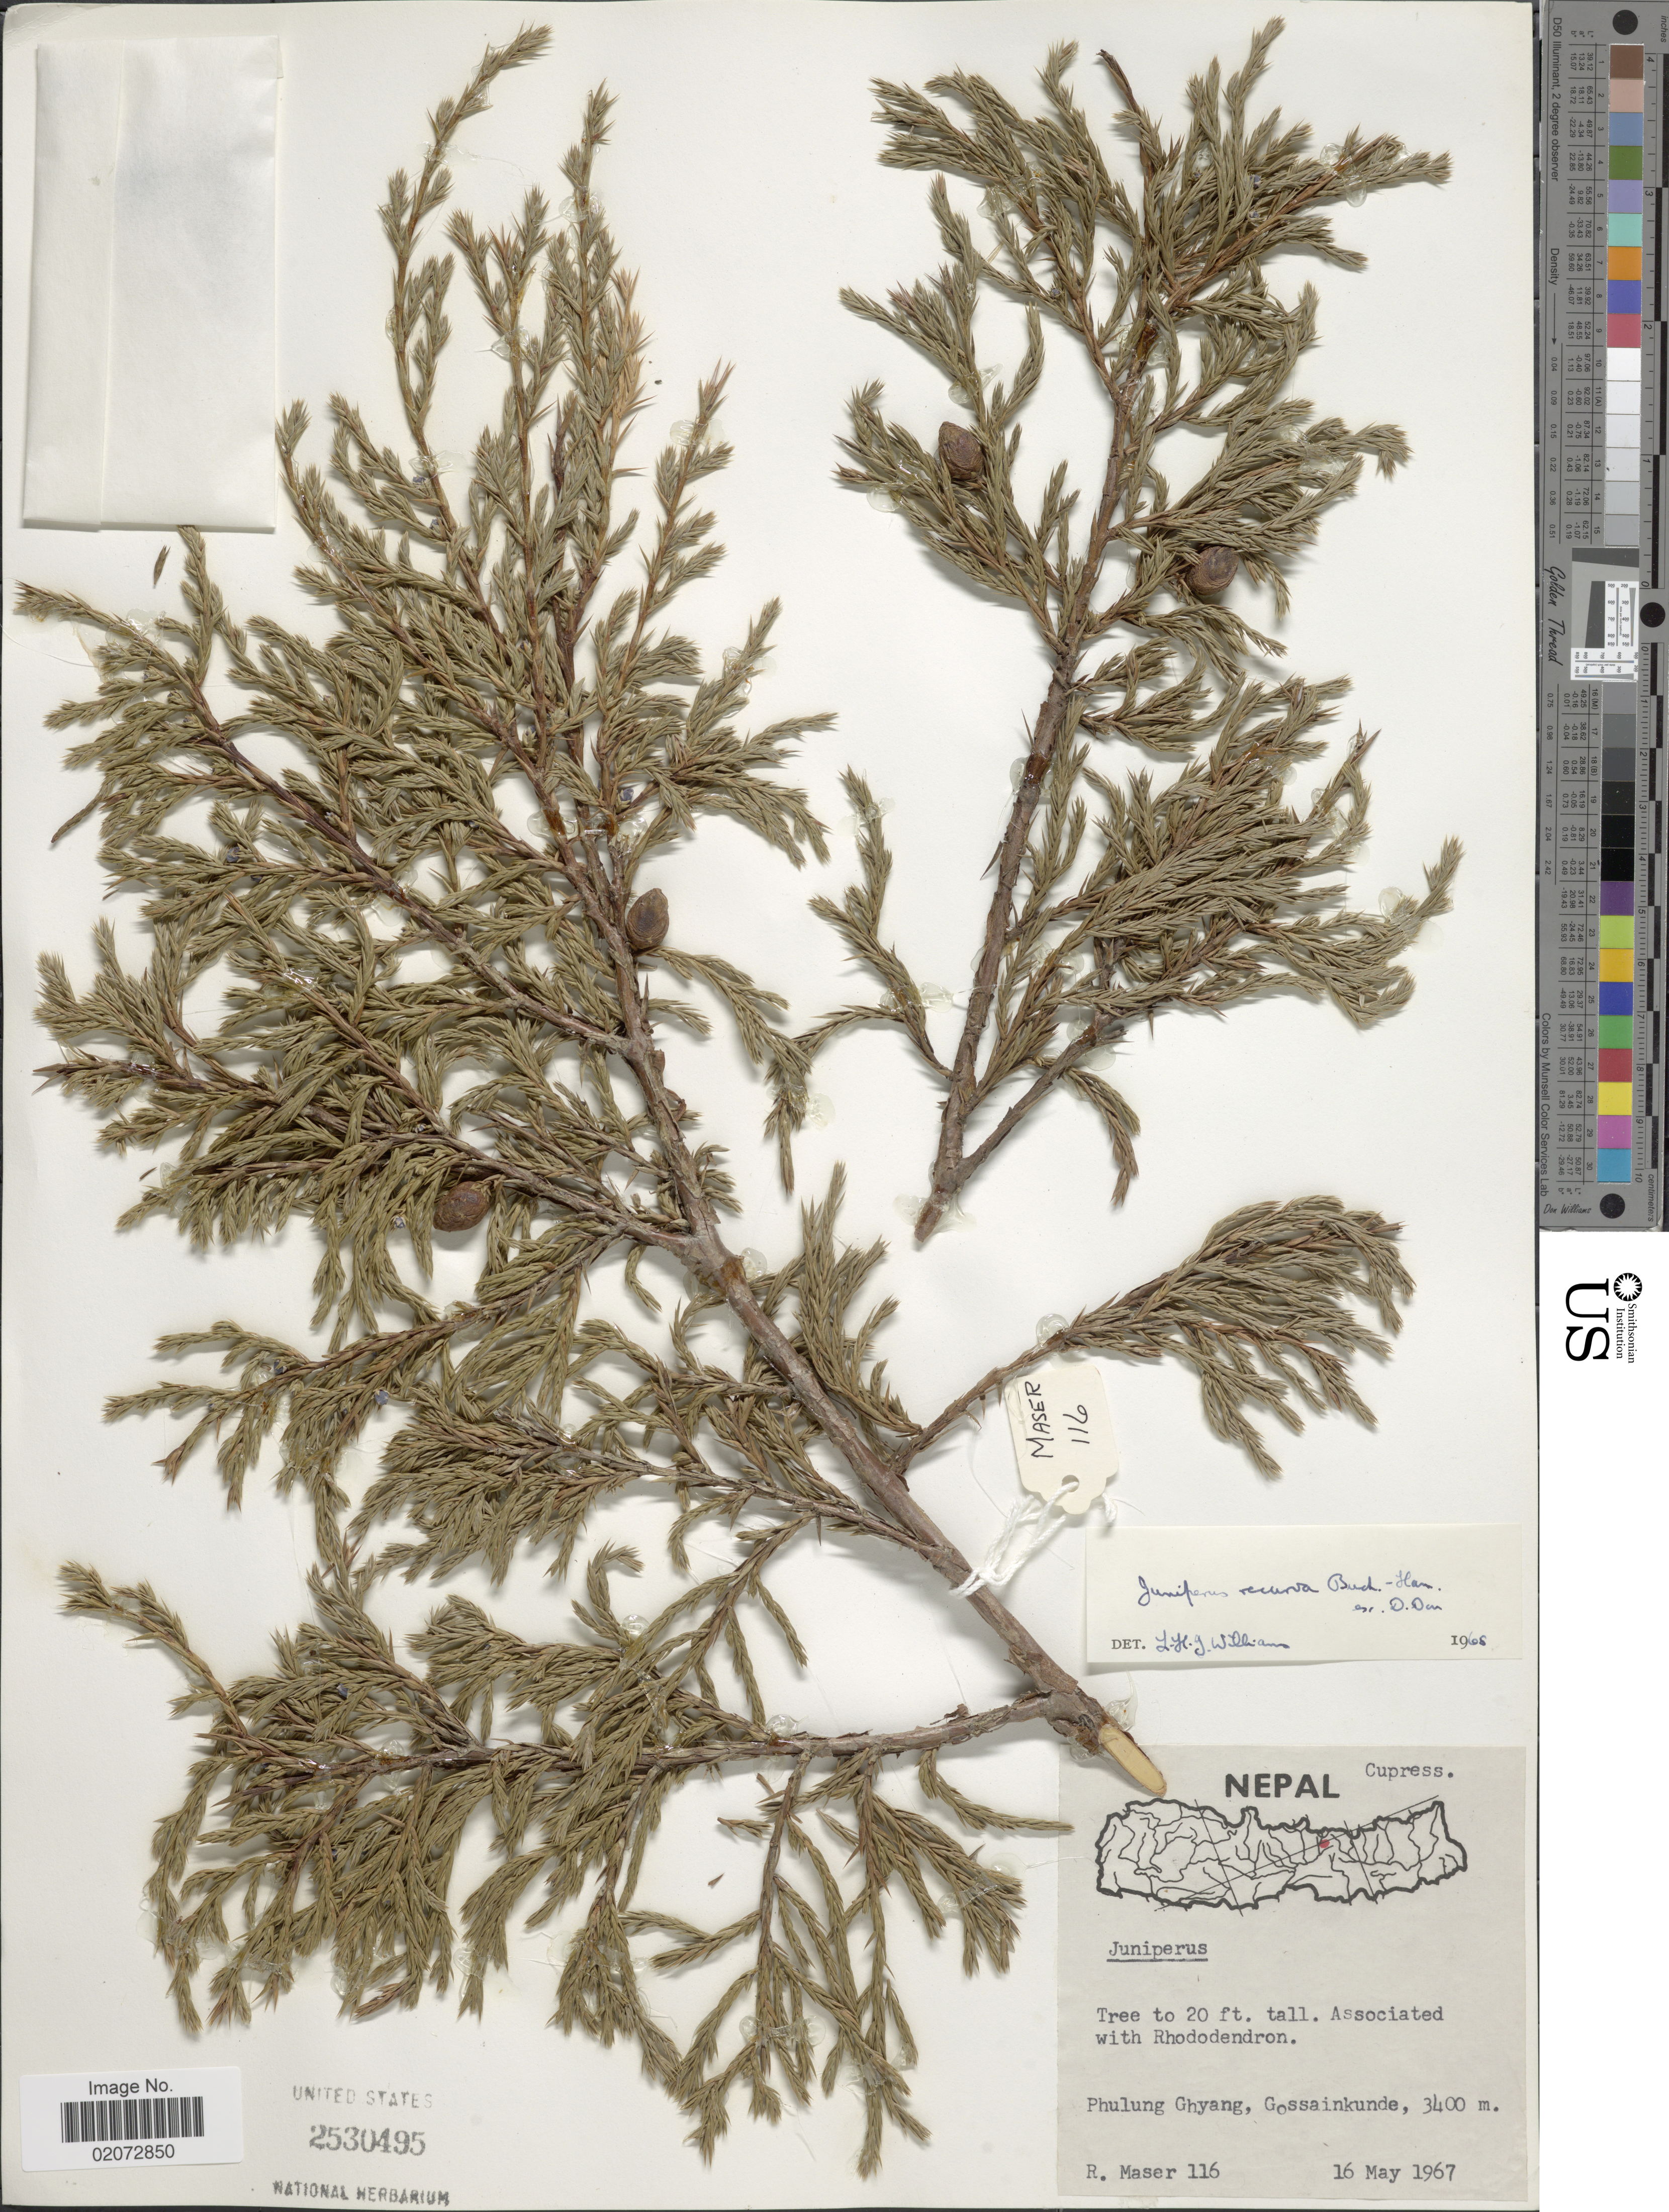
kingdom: Plantae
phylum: Tracheophyta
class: Pinopsida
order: Pinales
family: Cupressaceae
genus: Juniperus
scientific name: Juniperus recurva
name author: Buch.-Ham. ex D. Don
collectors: R. Maser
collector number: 116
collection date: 1967-05-16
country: Nepal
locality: Phulung Ghyang, Gossainkunde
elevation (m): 3400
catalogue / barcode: US 2530495